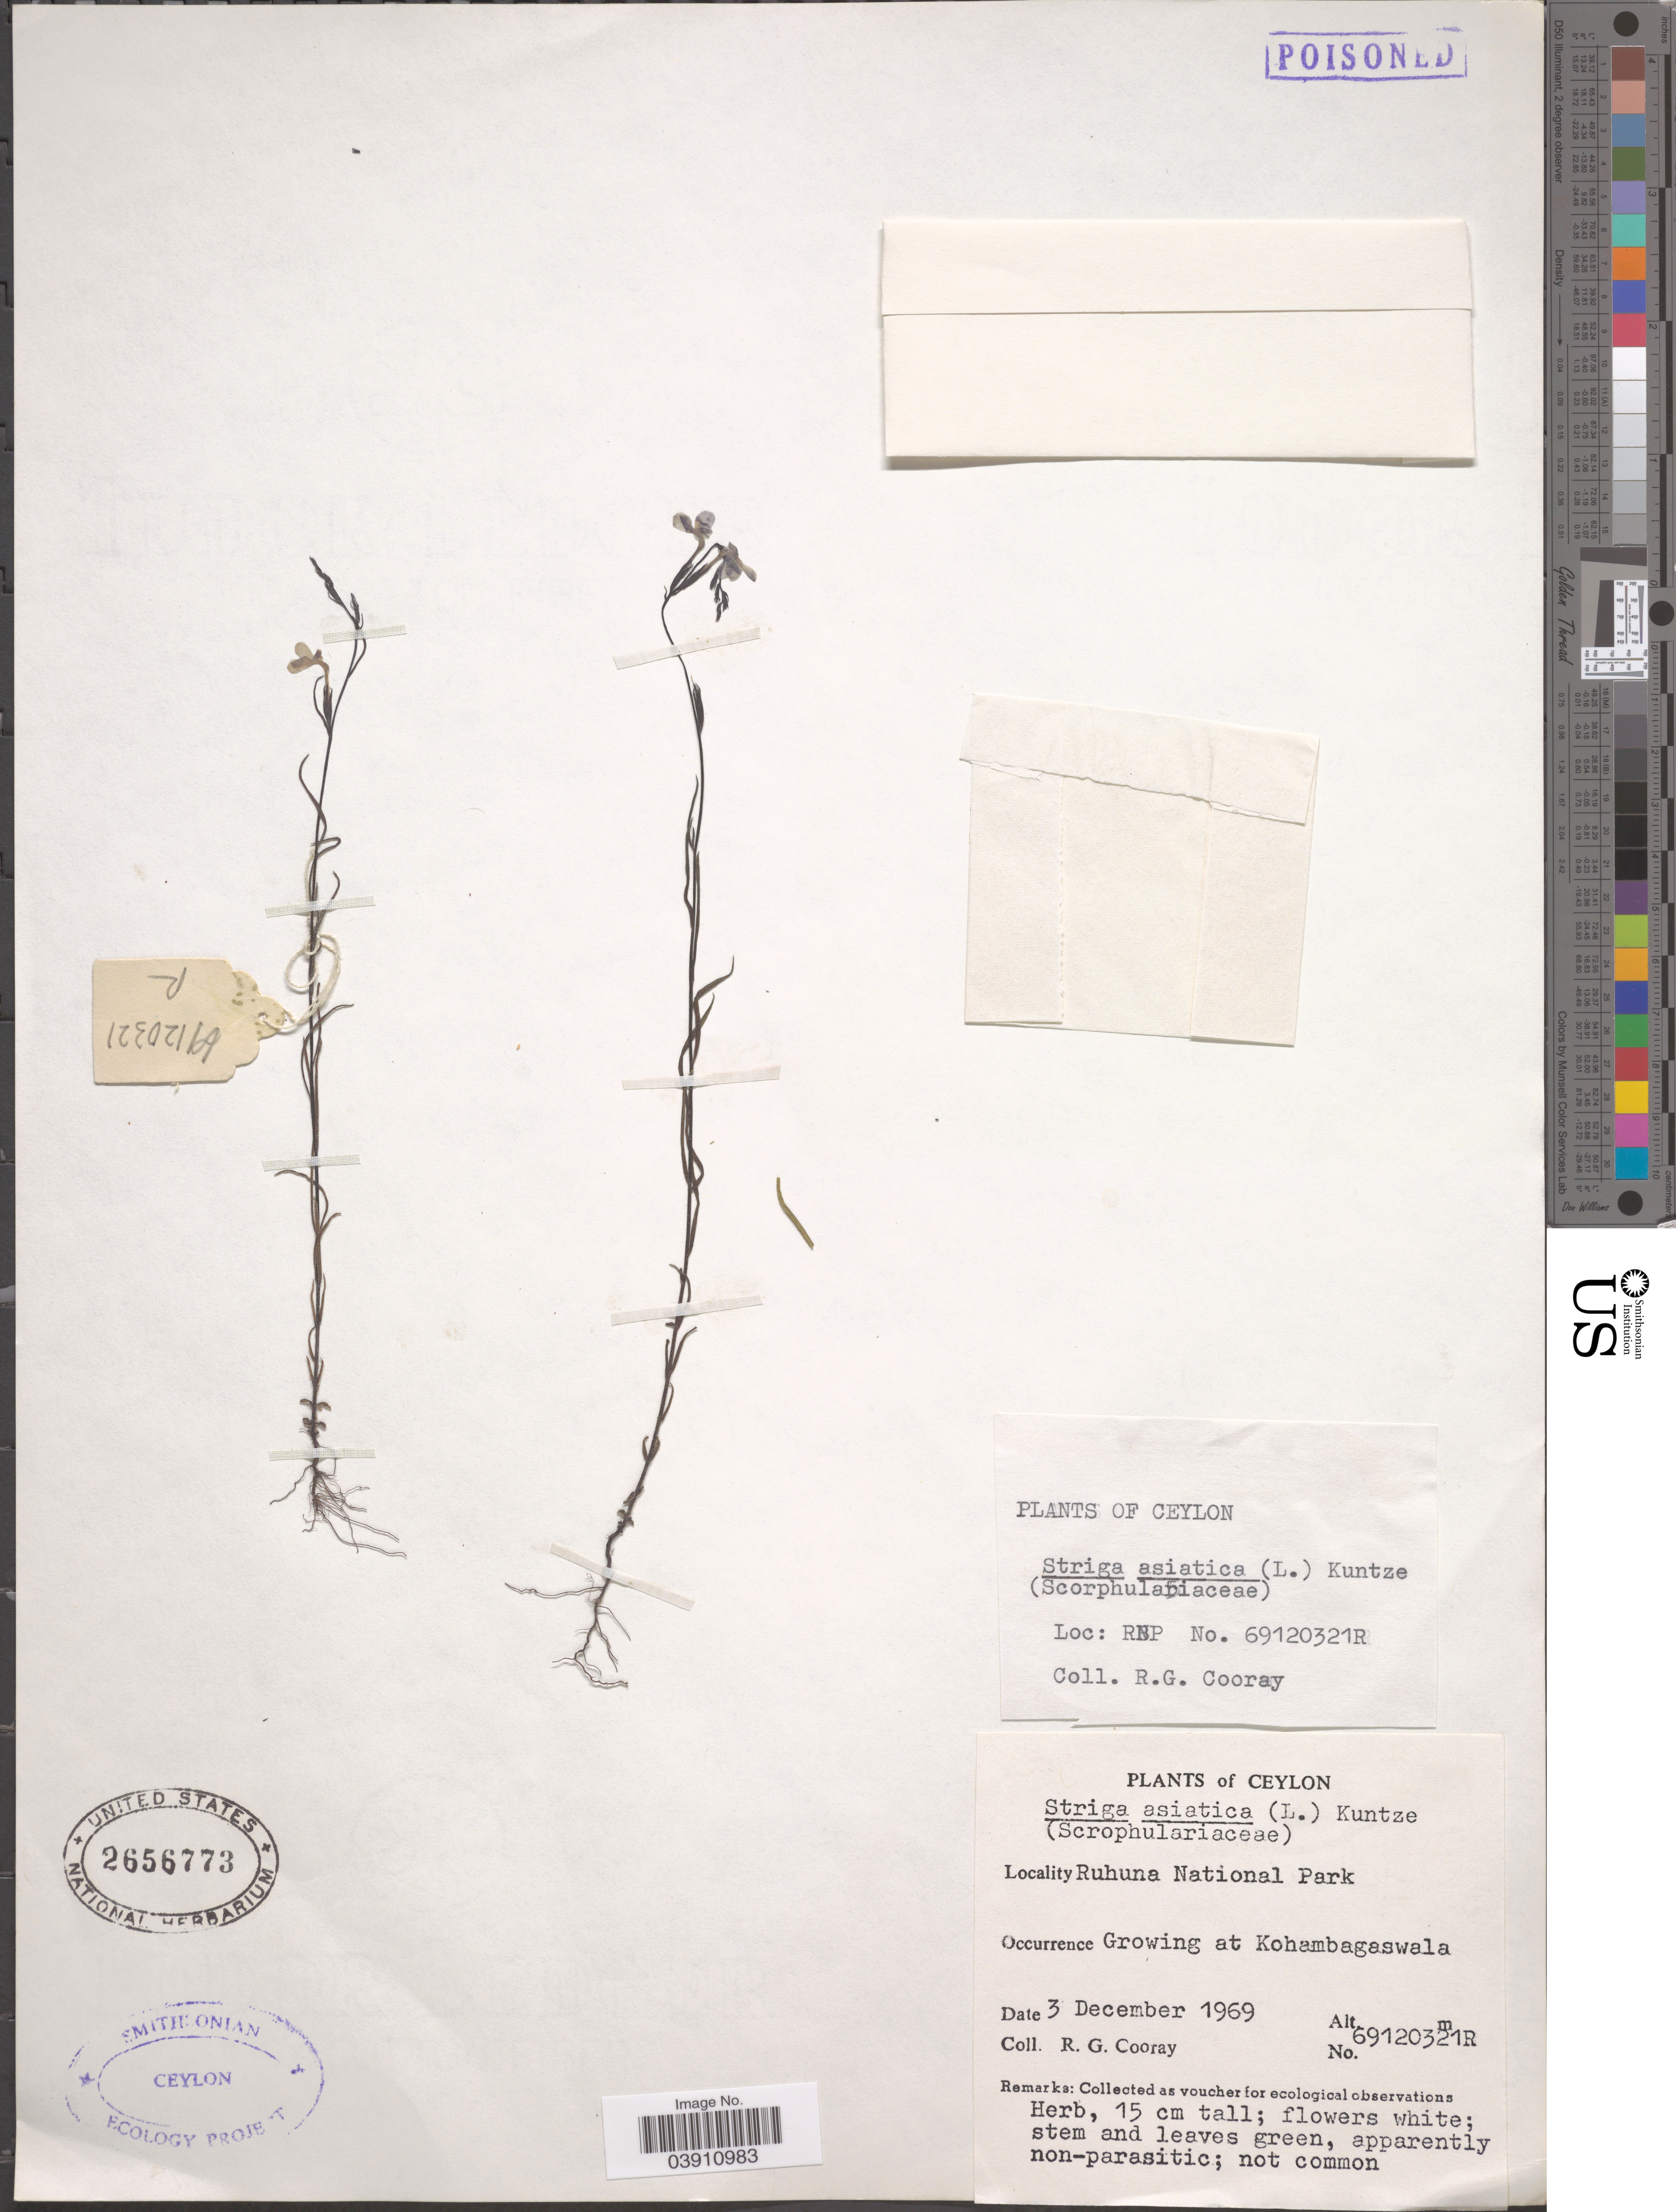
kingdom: Plantae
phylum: Tracheophyta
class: Magnoliopsida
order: Lamiales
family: Orobanchaceae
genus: Striga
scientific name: Striga angustifolia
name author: (D. Don) C.J. Saldanha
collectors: R. Cooray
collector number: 69120321R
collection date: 1969-12-03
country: Sri Lanka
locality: Ceylon. Ruhuna National Park. Kohambagaswala.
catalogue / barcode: US 2656773